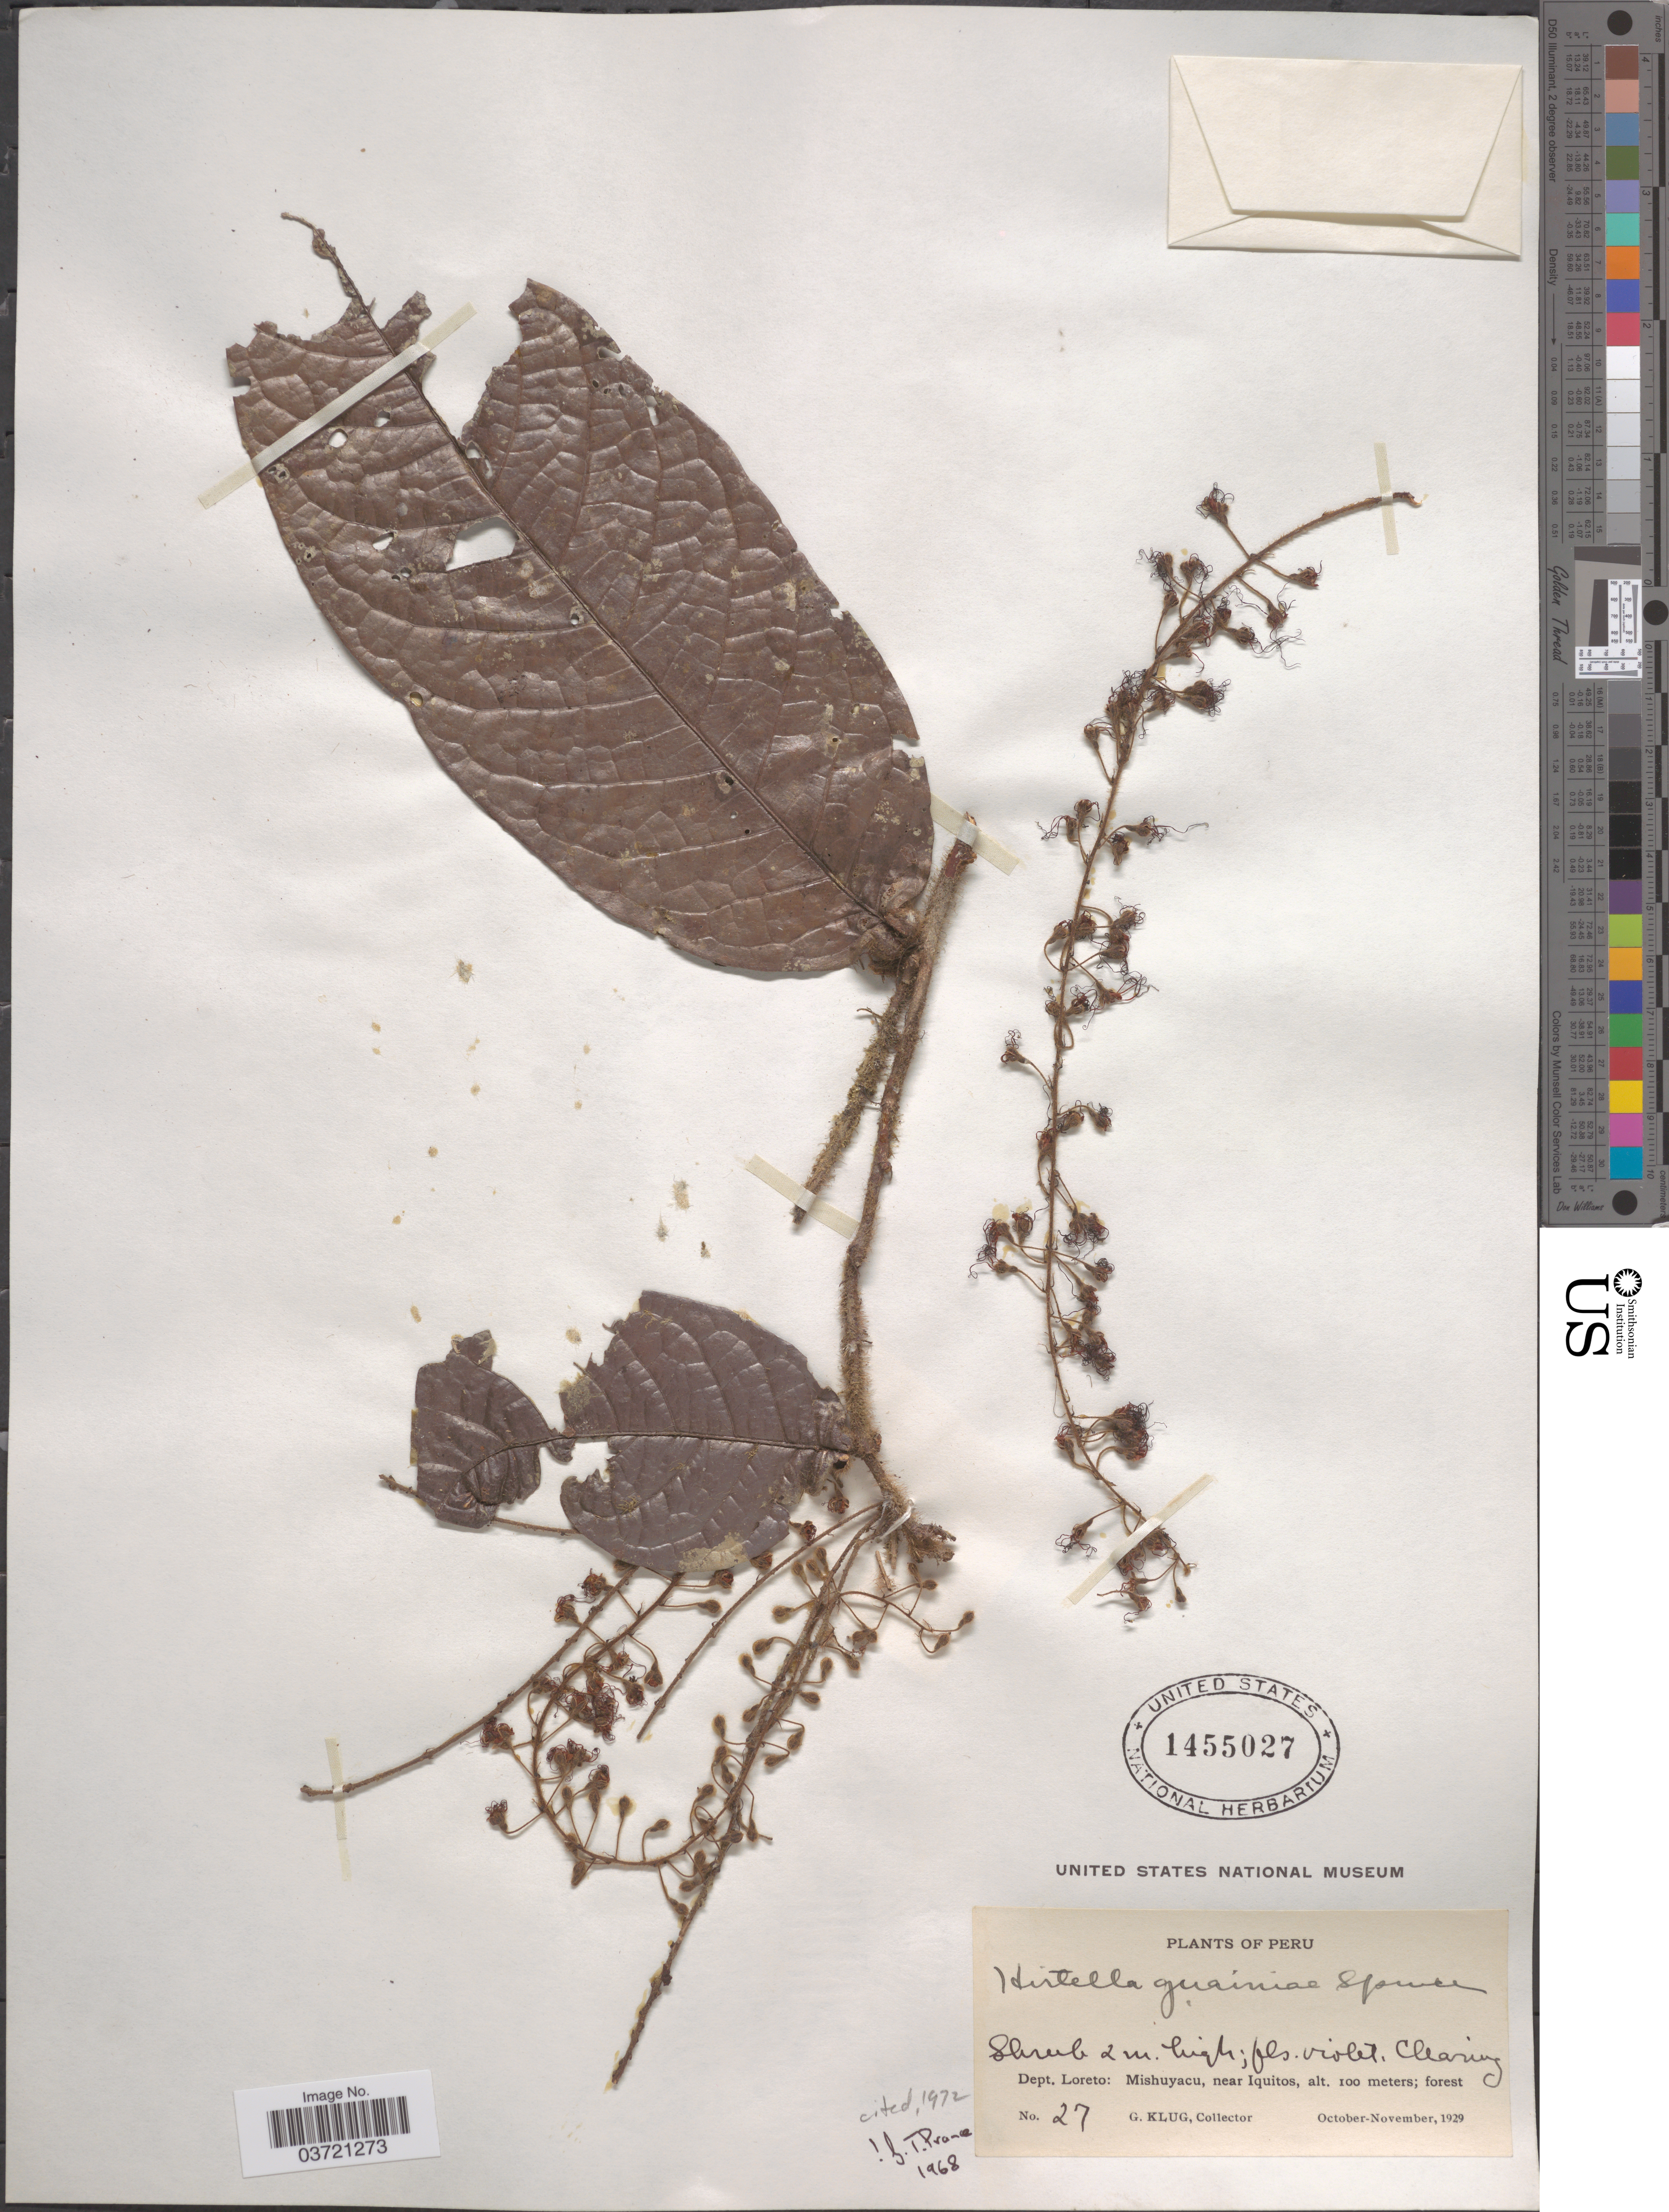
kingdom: Plantae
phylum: Tracheophyta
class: Magnoliopsida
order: Malpighiales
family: Chrysobalanaceae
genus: Hirtella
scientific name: Hirtella guainiae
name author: Spruce ex Hook. f.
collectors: G. Klug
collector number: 27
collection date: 1929-10/1929-11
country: Peru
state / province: Loreto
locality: Dept. Loreto: Mishuyacu, near Iquitos.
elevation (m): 100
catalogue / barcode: US 1455027